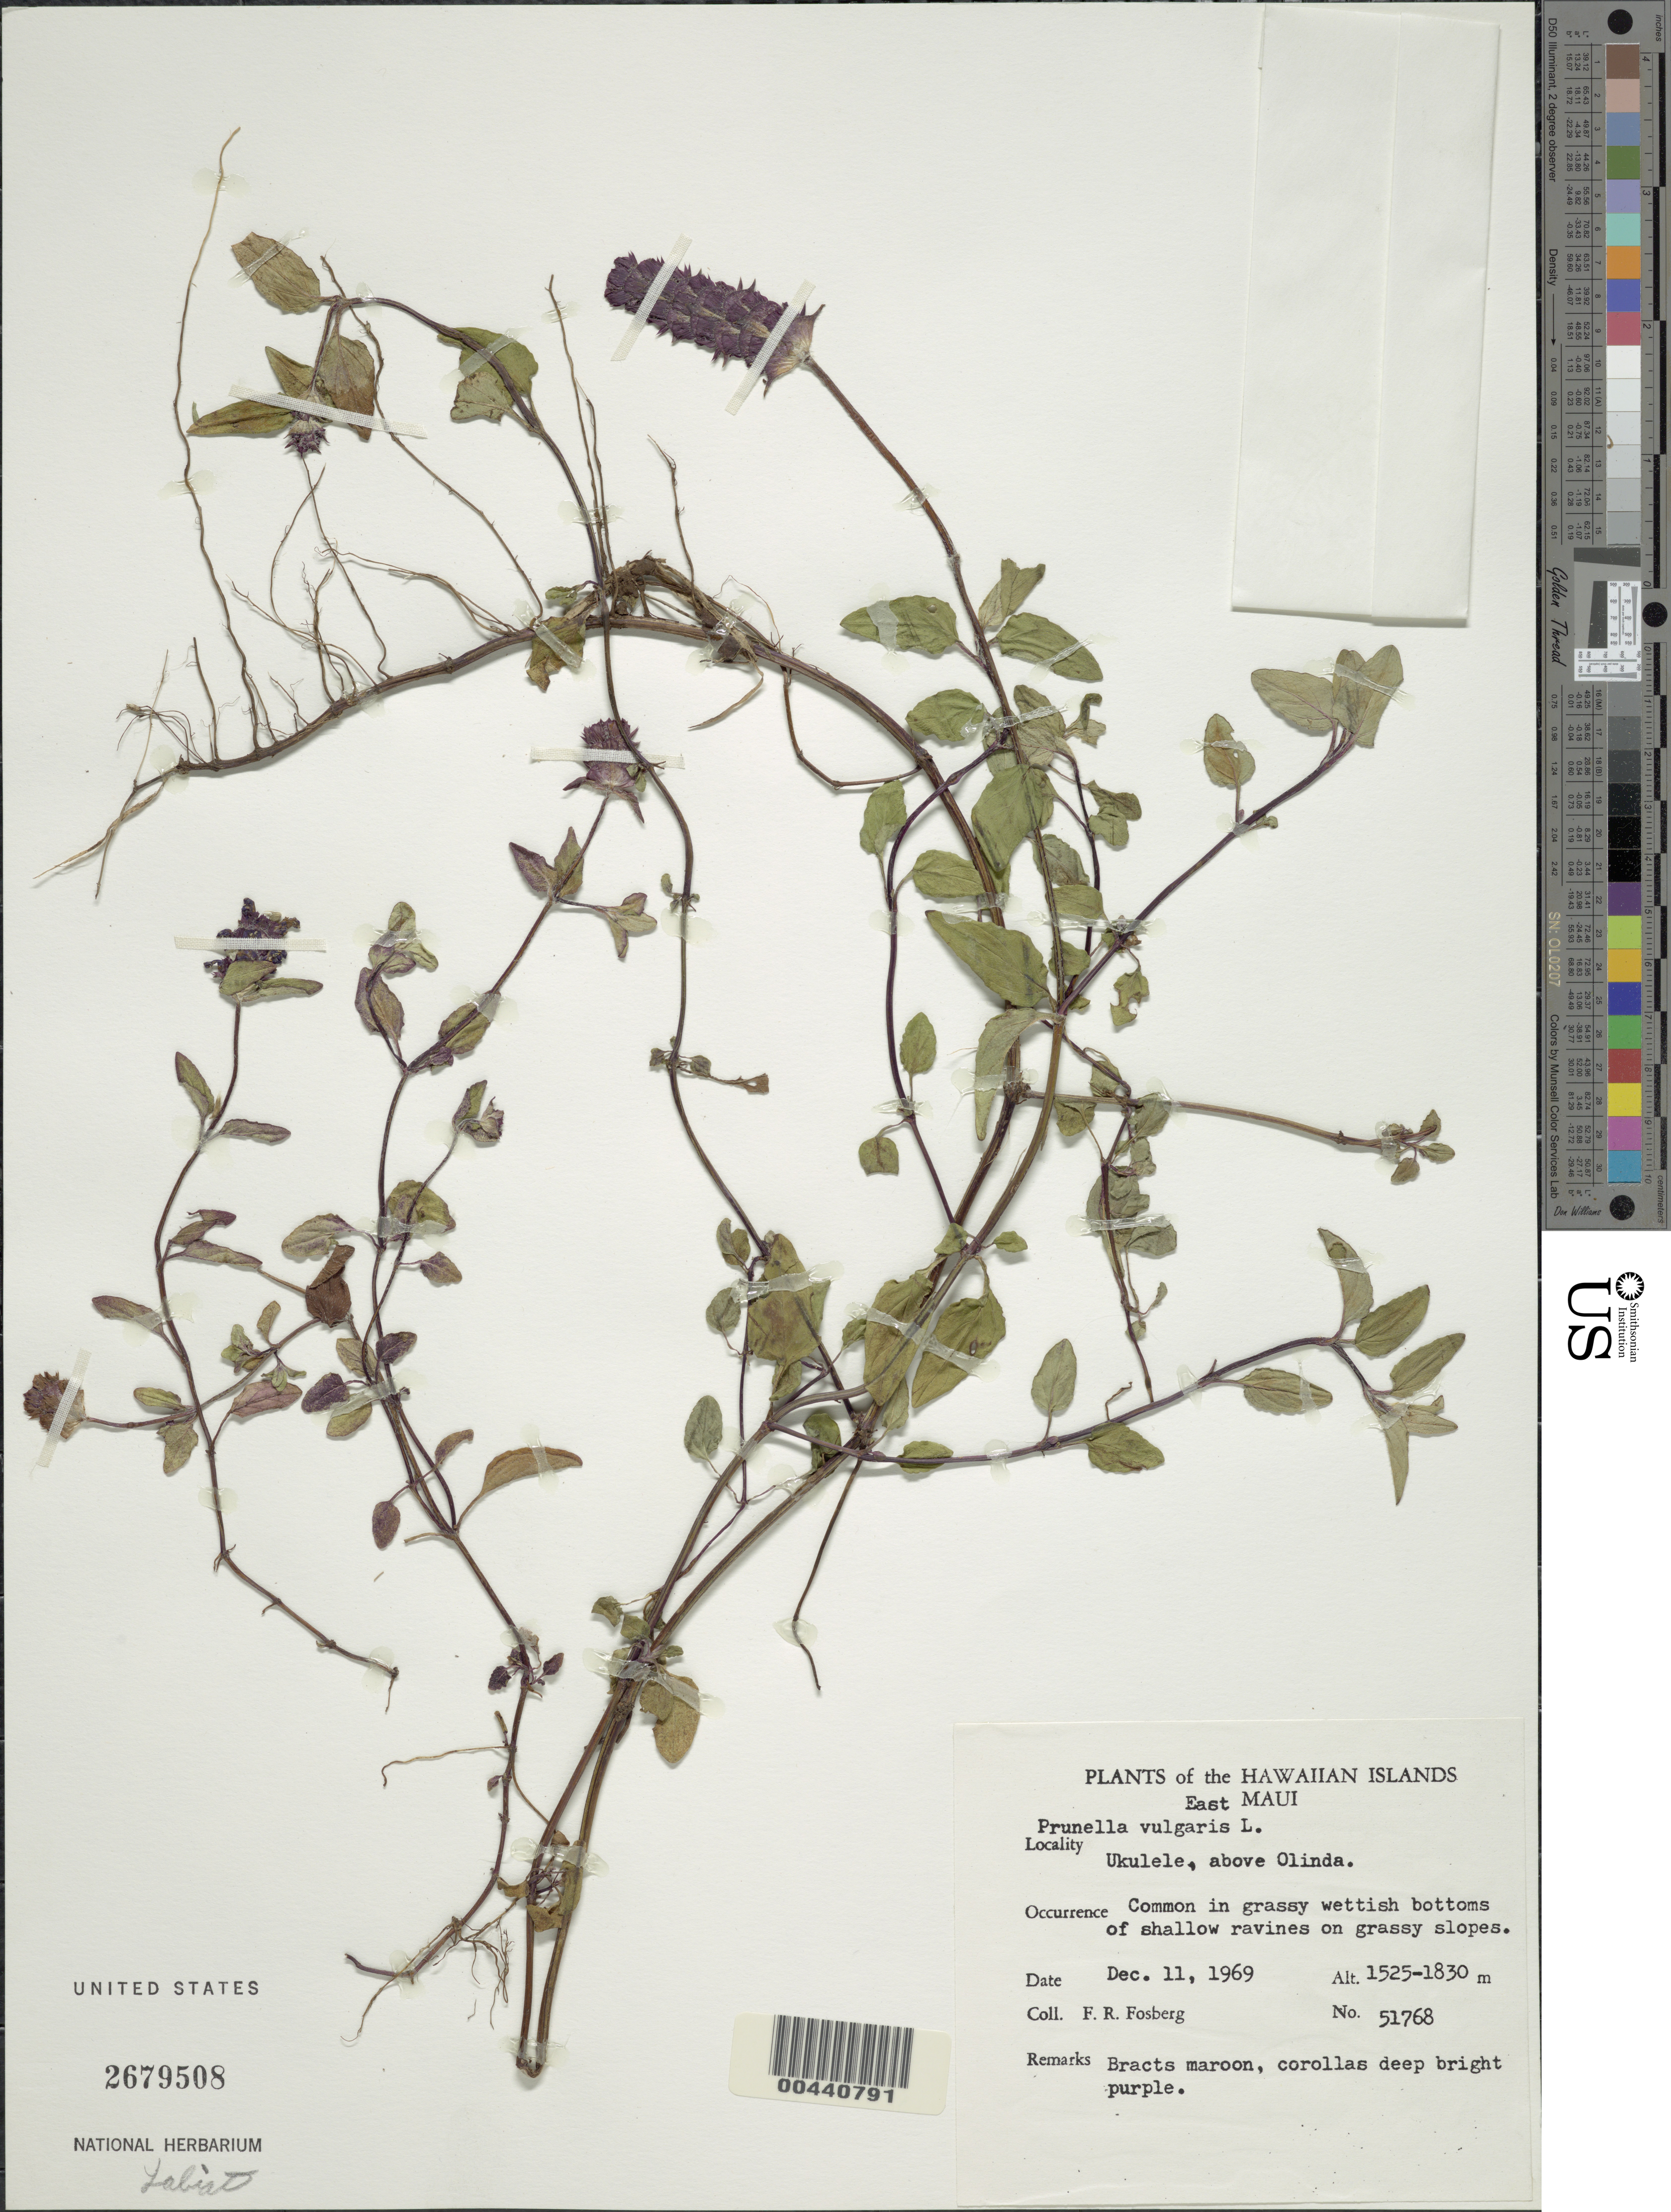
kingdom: Plantae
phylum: Tracheophyta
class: Magnoliopsida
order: Lamiales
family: Lamiaceae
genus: Prunella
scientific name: Prunella vulgaris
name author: L.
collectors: F. R. Fosberg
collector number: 51768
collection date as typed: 11 Dec 1969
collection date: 1969-12-11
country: United States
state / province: Hawaii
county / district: Maui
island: Maui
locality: E Maui, Ukulele, above Olinda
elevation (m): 1525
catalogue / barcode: US 2679508